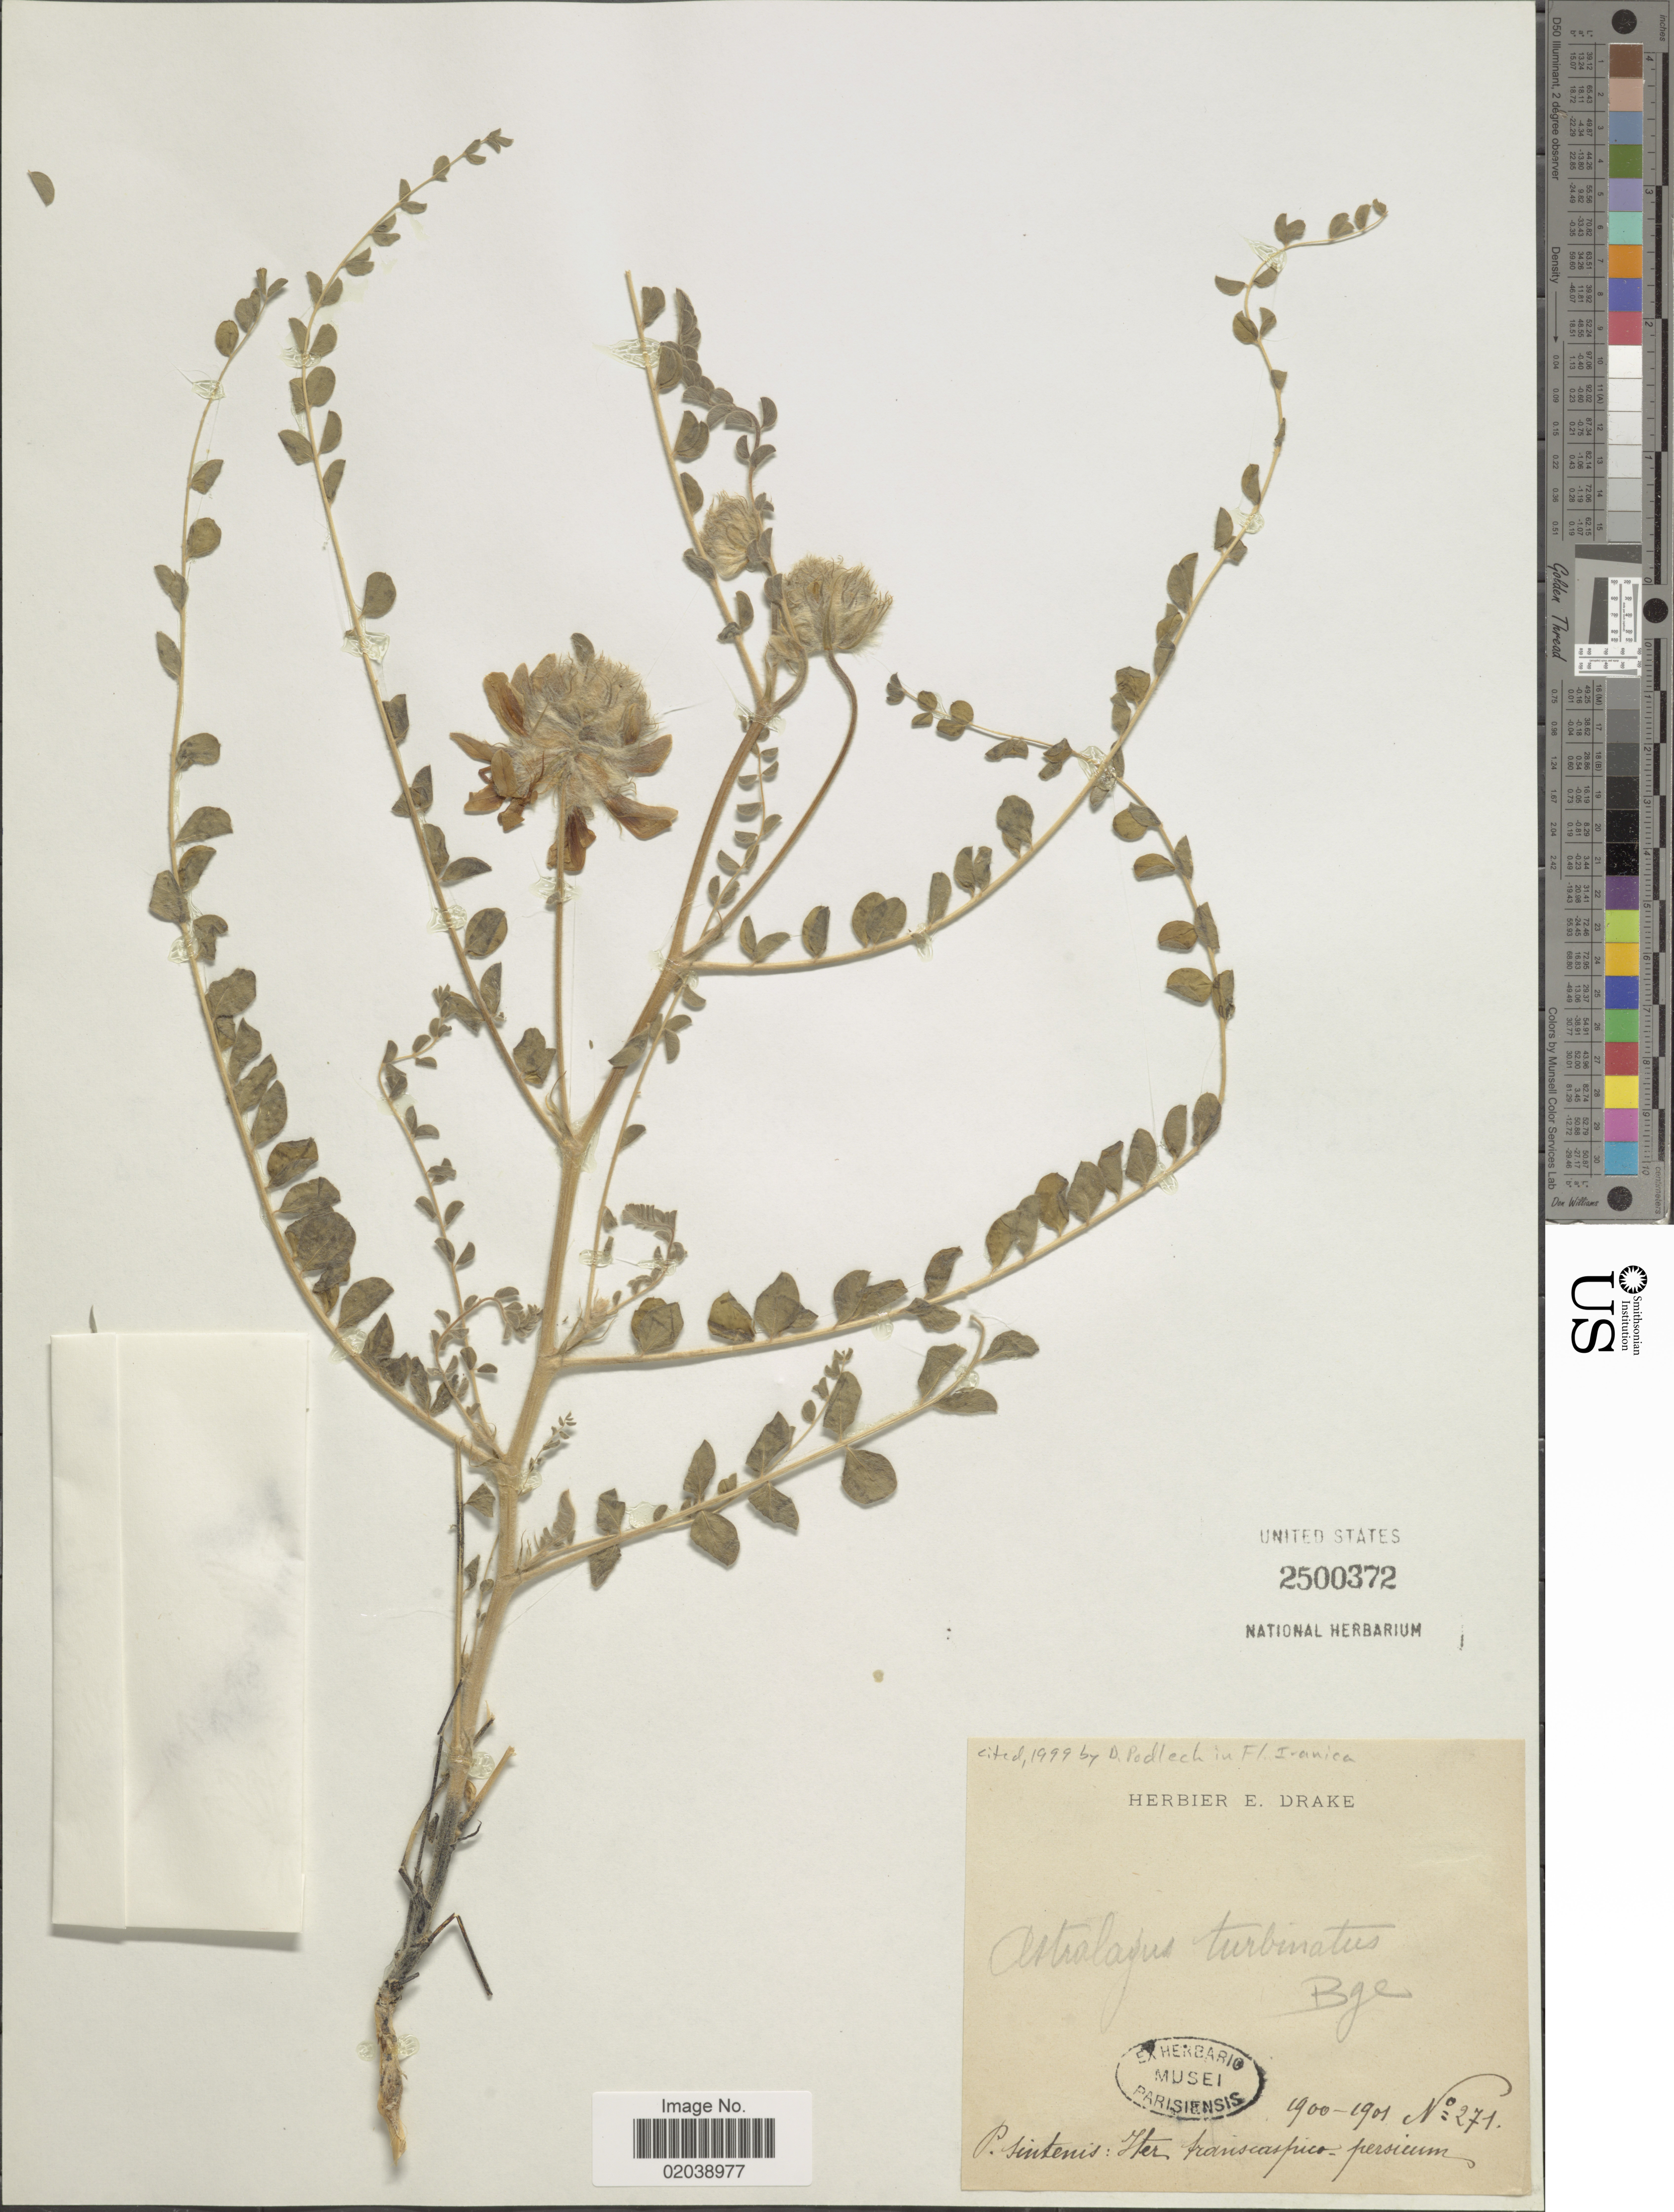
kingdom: Plantae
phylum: Tracheophyta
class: Magnoliopsida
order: Fabales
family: Fabaceae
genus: Astragalus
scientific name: Astragalus turbinatus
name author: Bunge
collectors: P. Sintenis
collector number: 271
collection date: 1900/1901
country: Iran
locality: Iter franscaspico, Persicum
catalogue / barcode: US 2500372